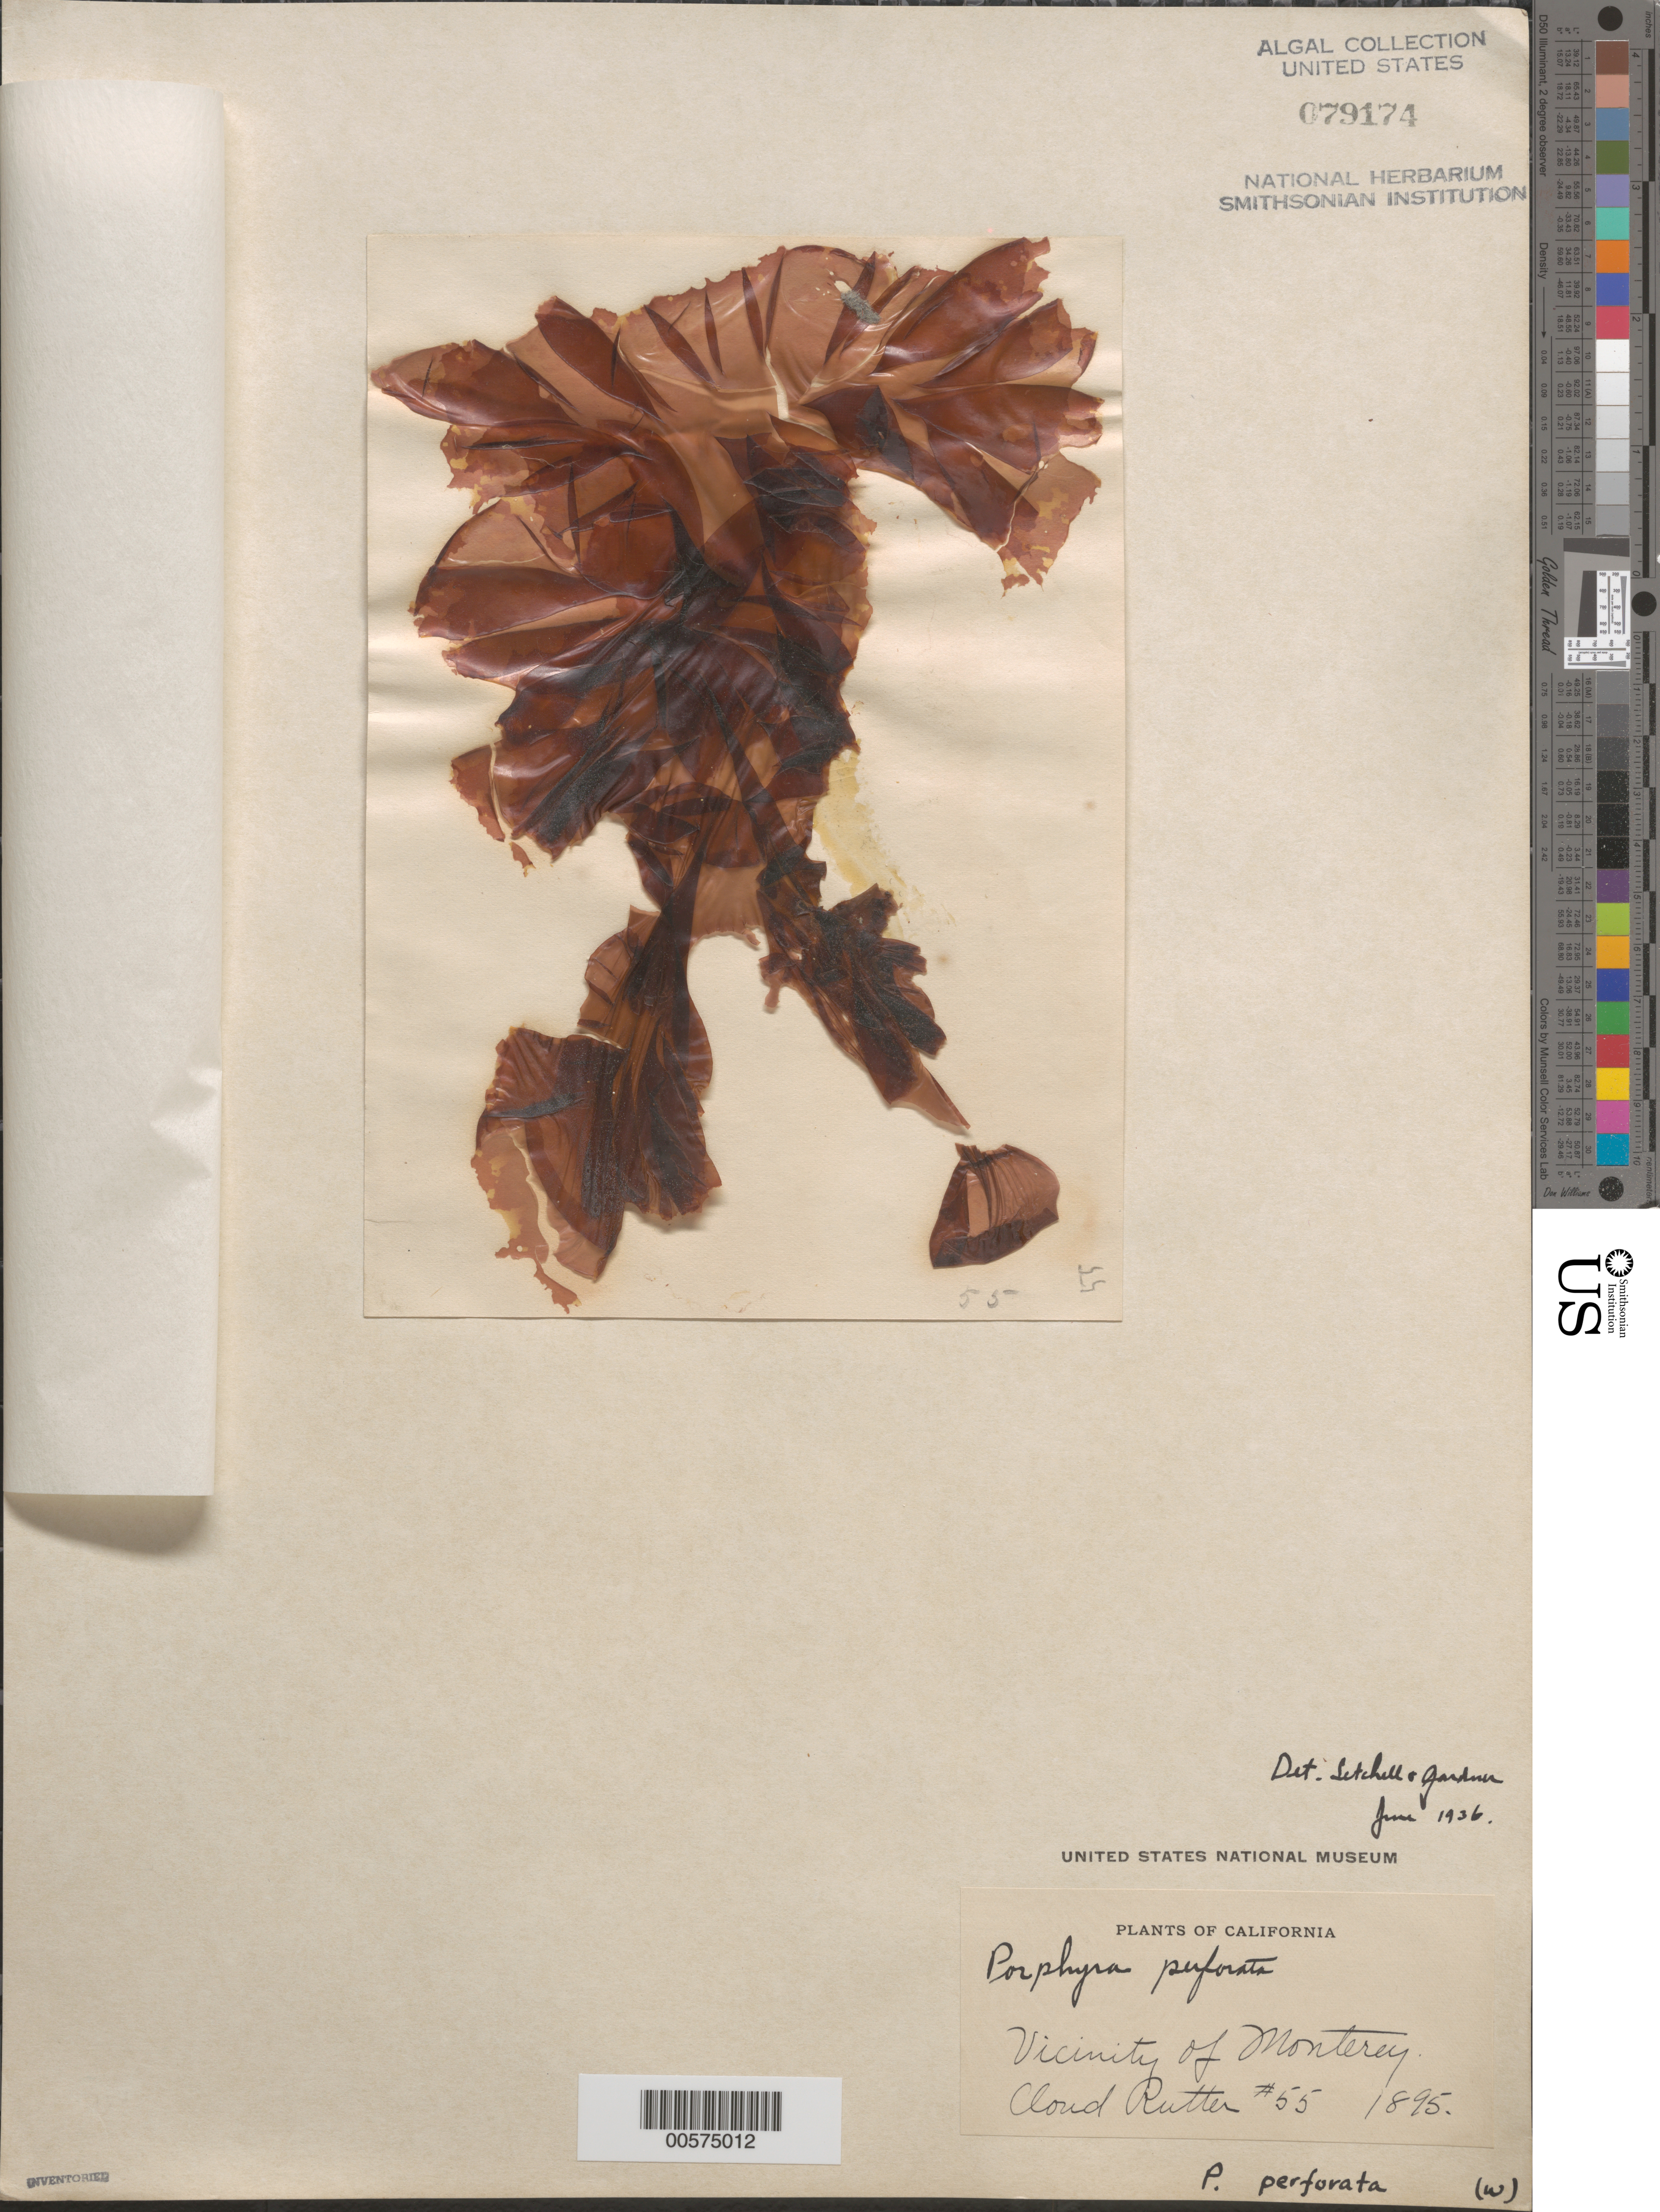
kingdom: Plantae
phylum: Rhodophyta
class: Bangiophyceae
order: Bangiales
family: Bangiaceae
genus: Pyropia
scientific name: Pyropia perforata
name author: (J. Agardh) S.C. Lindstrom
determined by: Algae name updating Project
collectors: C. Rutter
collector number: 55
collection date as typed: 1895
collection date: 1895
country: United States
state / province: California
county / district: Monterey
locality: Monterey area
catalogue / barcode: US 79174